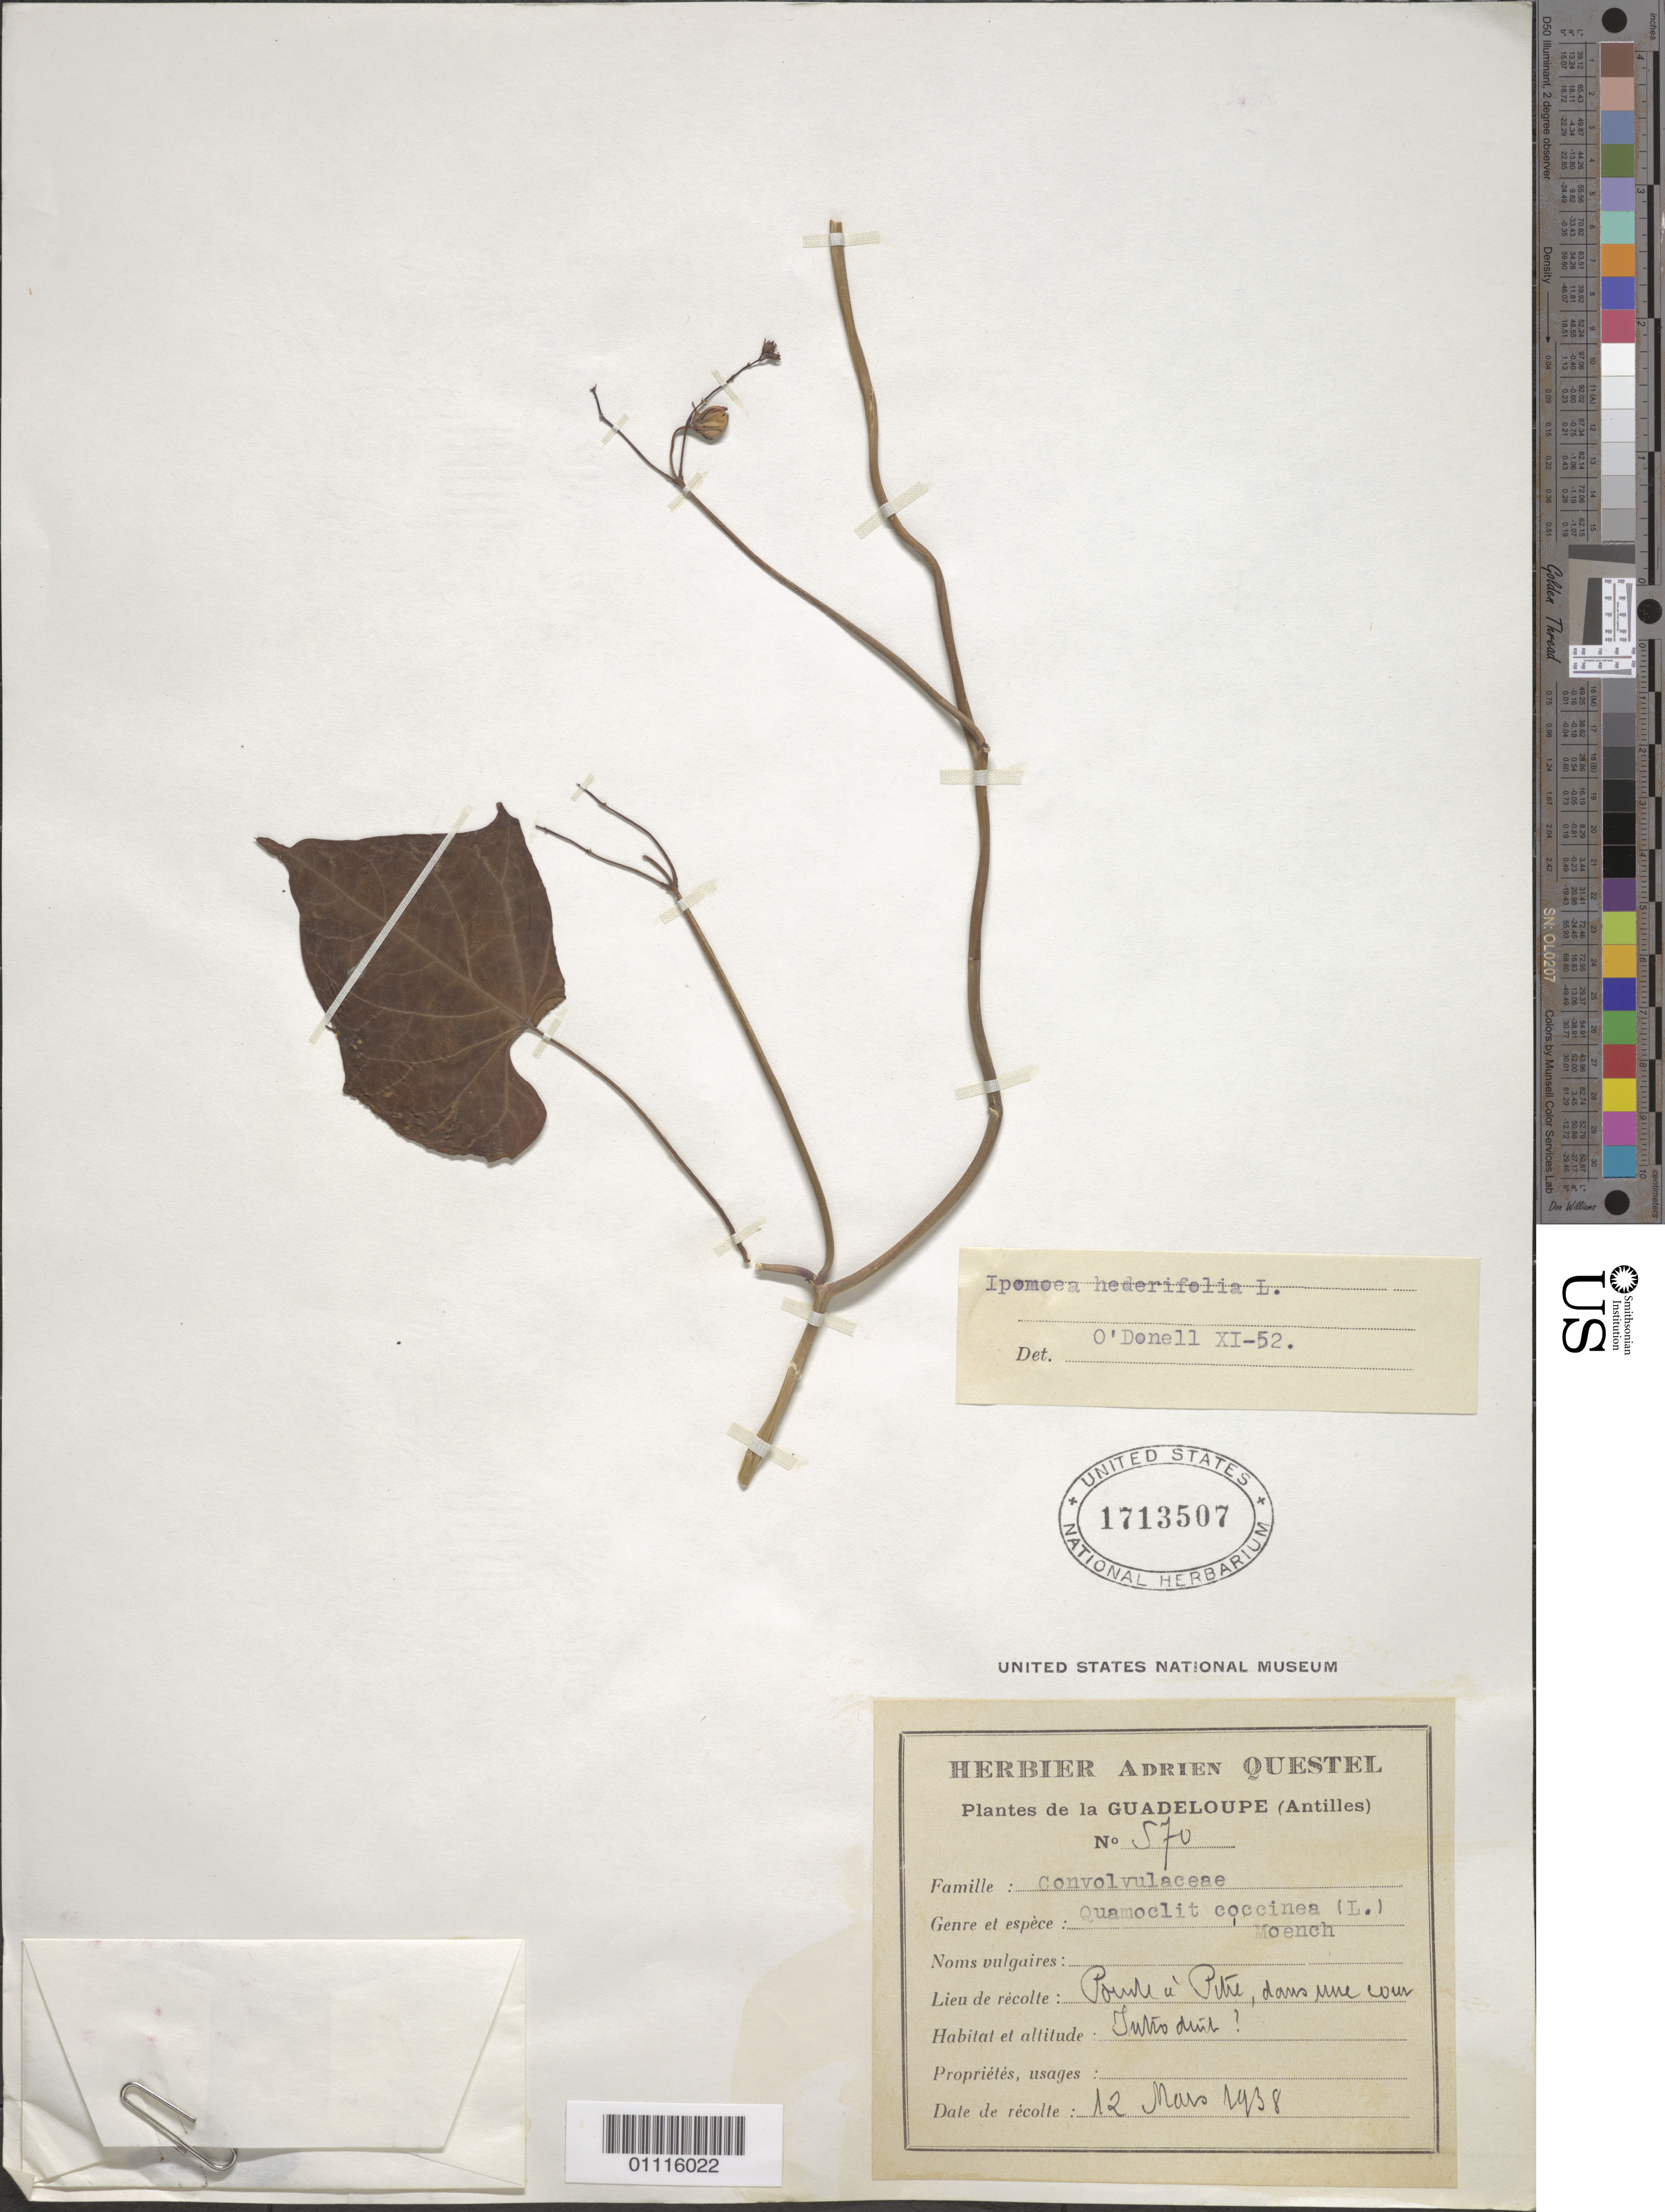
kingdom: Plantae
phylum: Tracheophyta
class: Magnoliopsida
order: Solanales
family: Convolvulaceae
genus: Ipomoea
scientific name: Ipomoea hederifolia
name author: L.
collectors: A. Questel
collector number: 570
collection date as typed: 12 Jan 1938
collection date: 1938-01-12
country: Guadeloupe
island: Grande Terre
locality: Pointe a Pitre, dans une cour.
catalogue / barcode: US 1713507